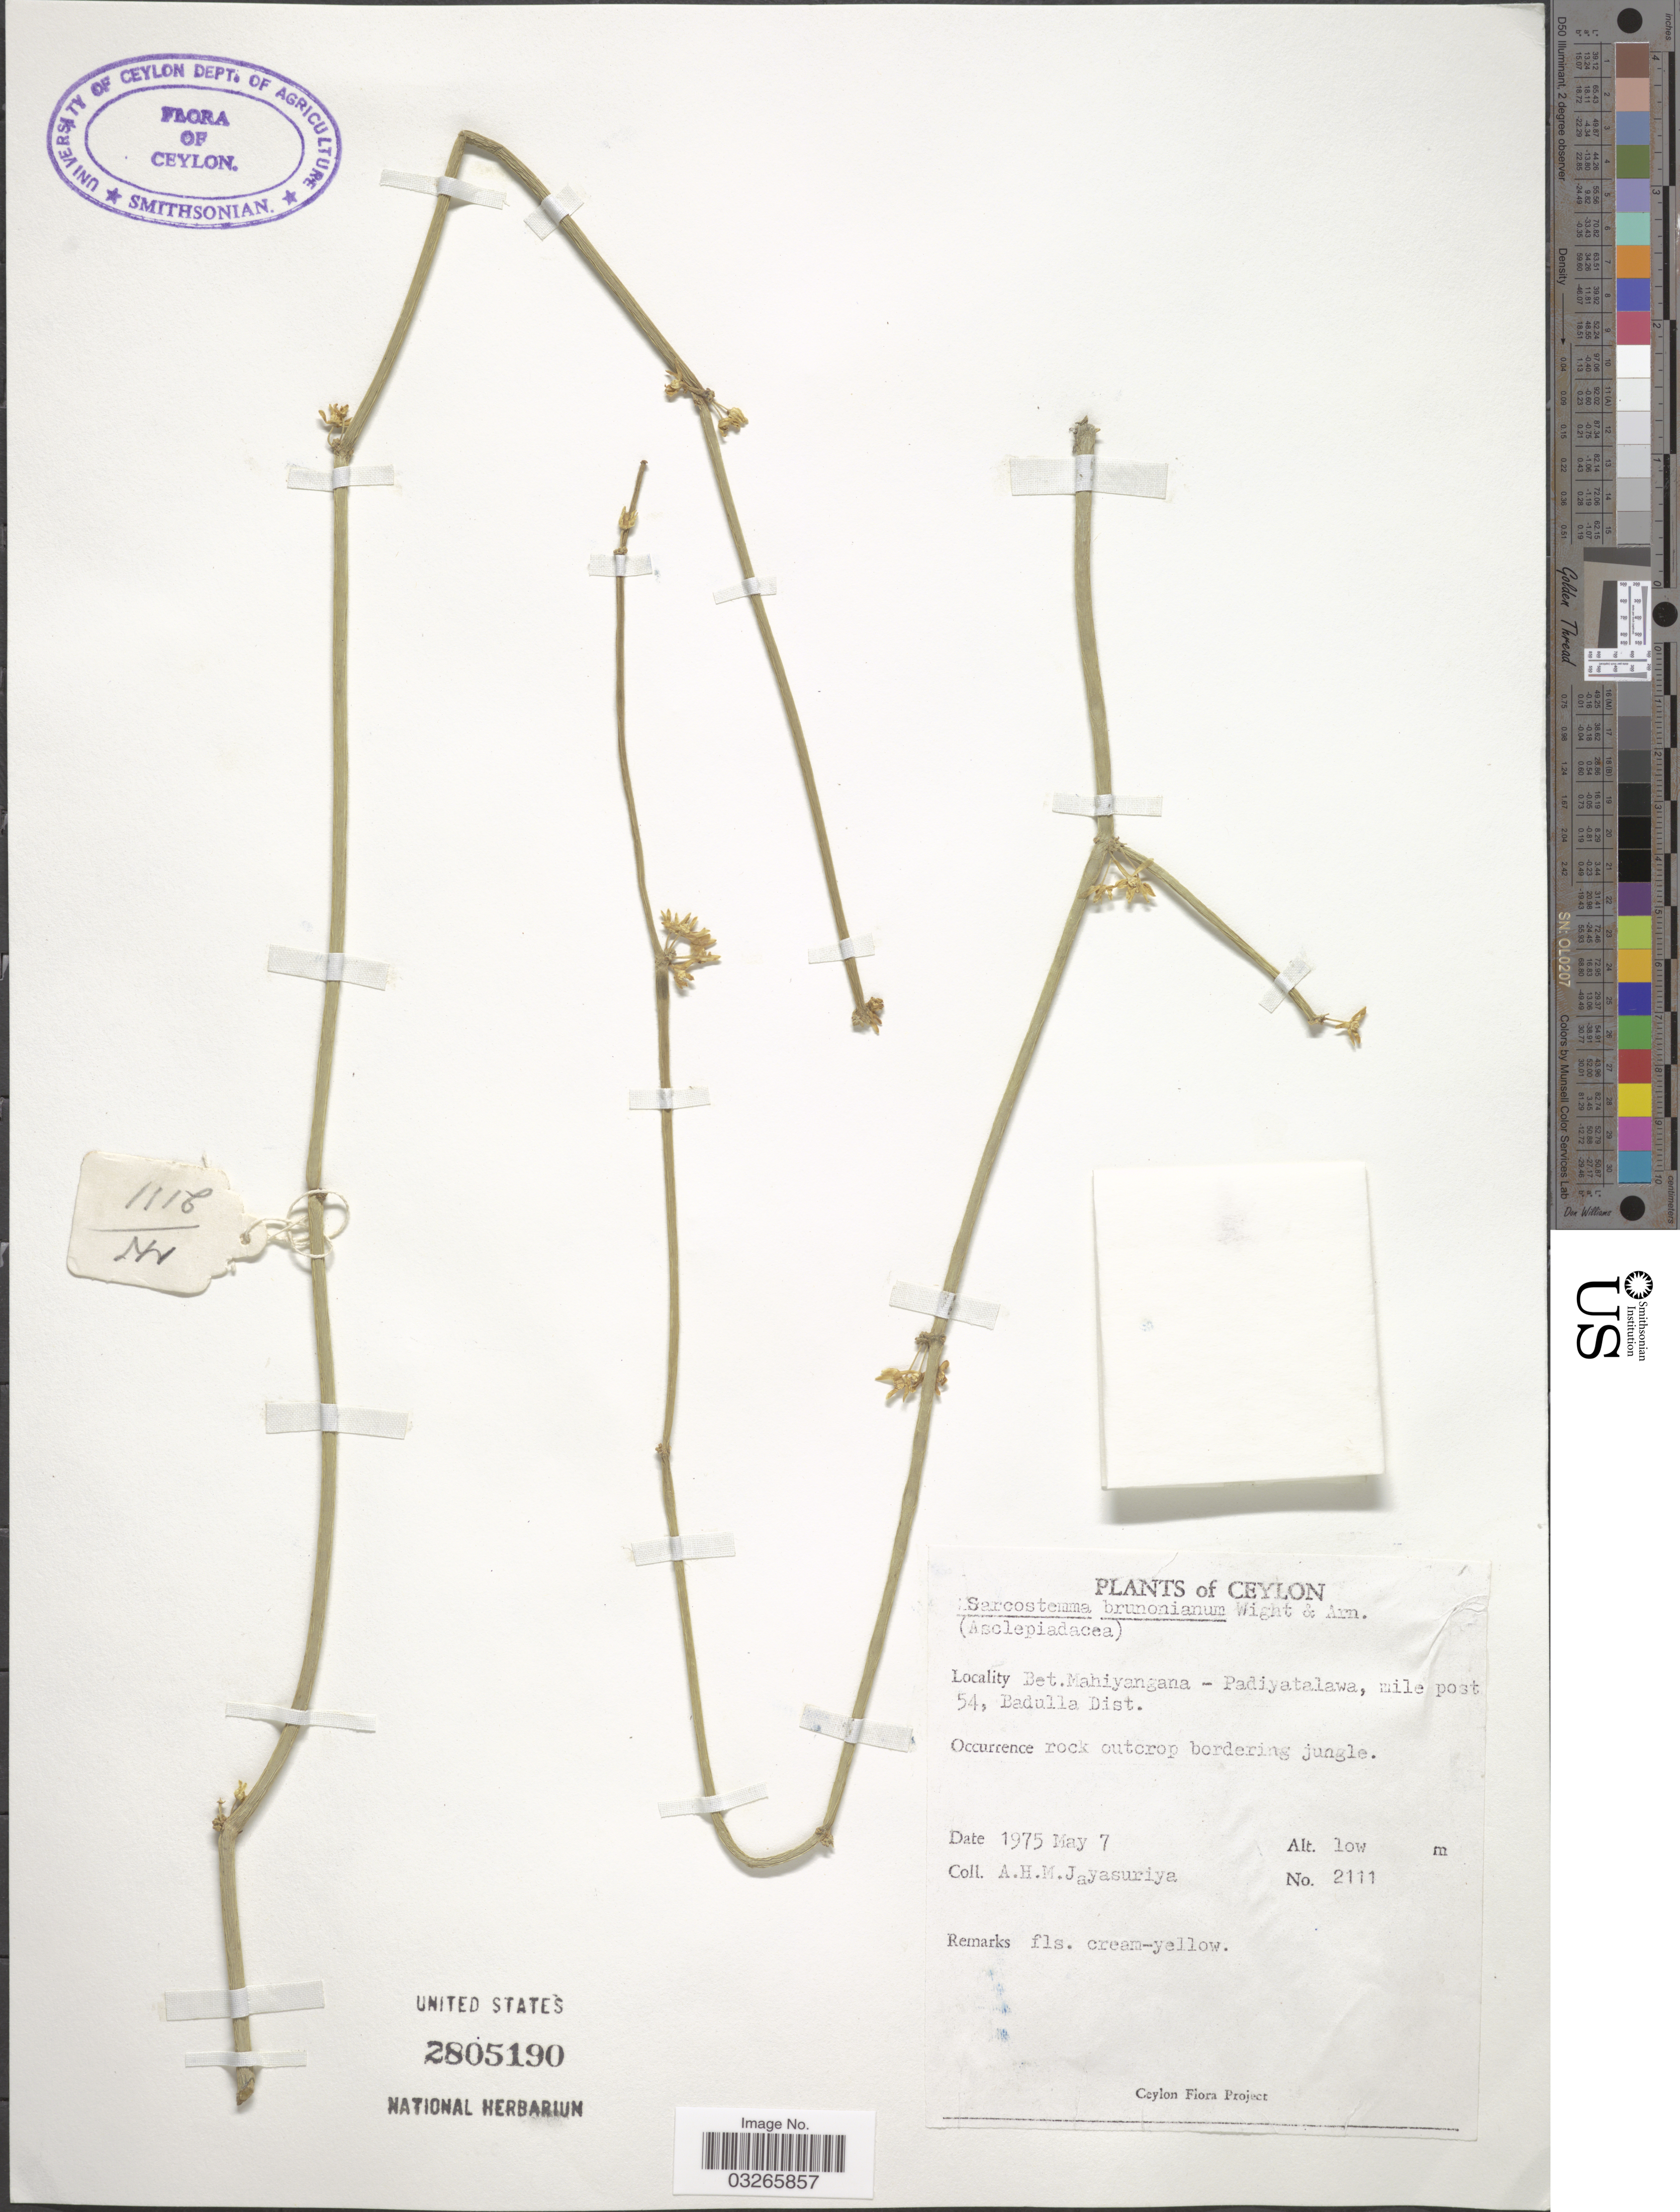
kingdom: Plantae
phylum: Tracheophyta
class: Magnoliopsida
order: Gentianales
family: Apocynaceae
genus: Sarcostemma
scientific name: Sarcostemma brunonianum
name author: Wight & Arn.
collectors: A. H. Jayasuriya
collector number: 2111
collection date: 1975-05-07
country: Sri Lanka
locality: Ceylon. Bet. Mahiyangana - Padiyatalawa, mile post 54, Badulla Dist.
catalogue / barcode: US 2805190